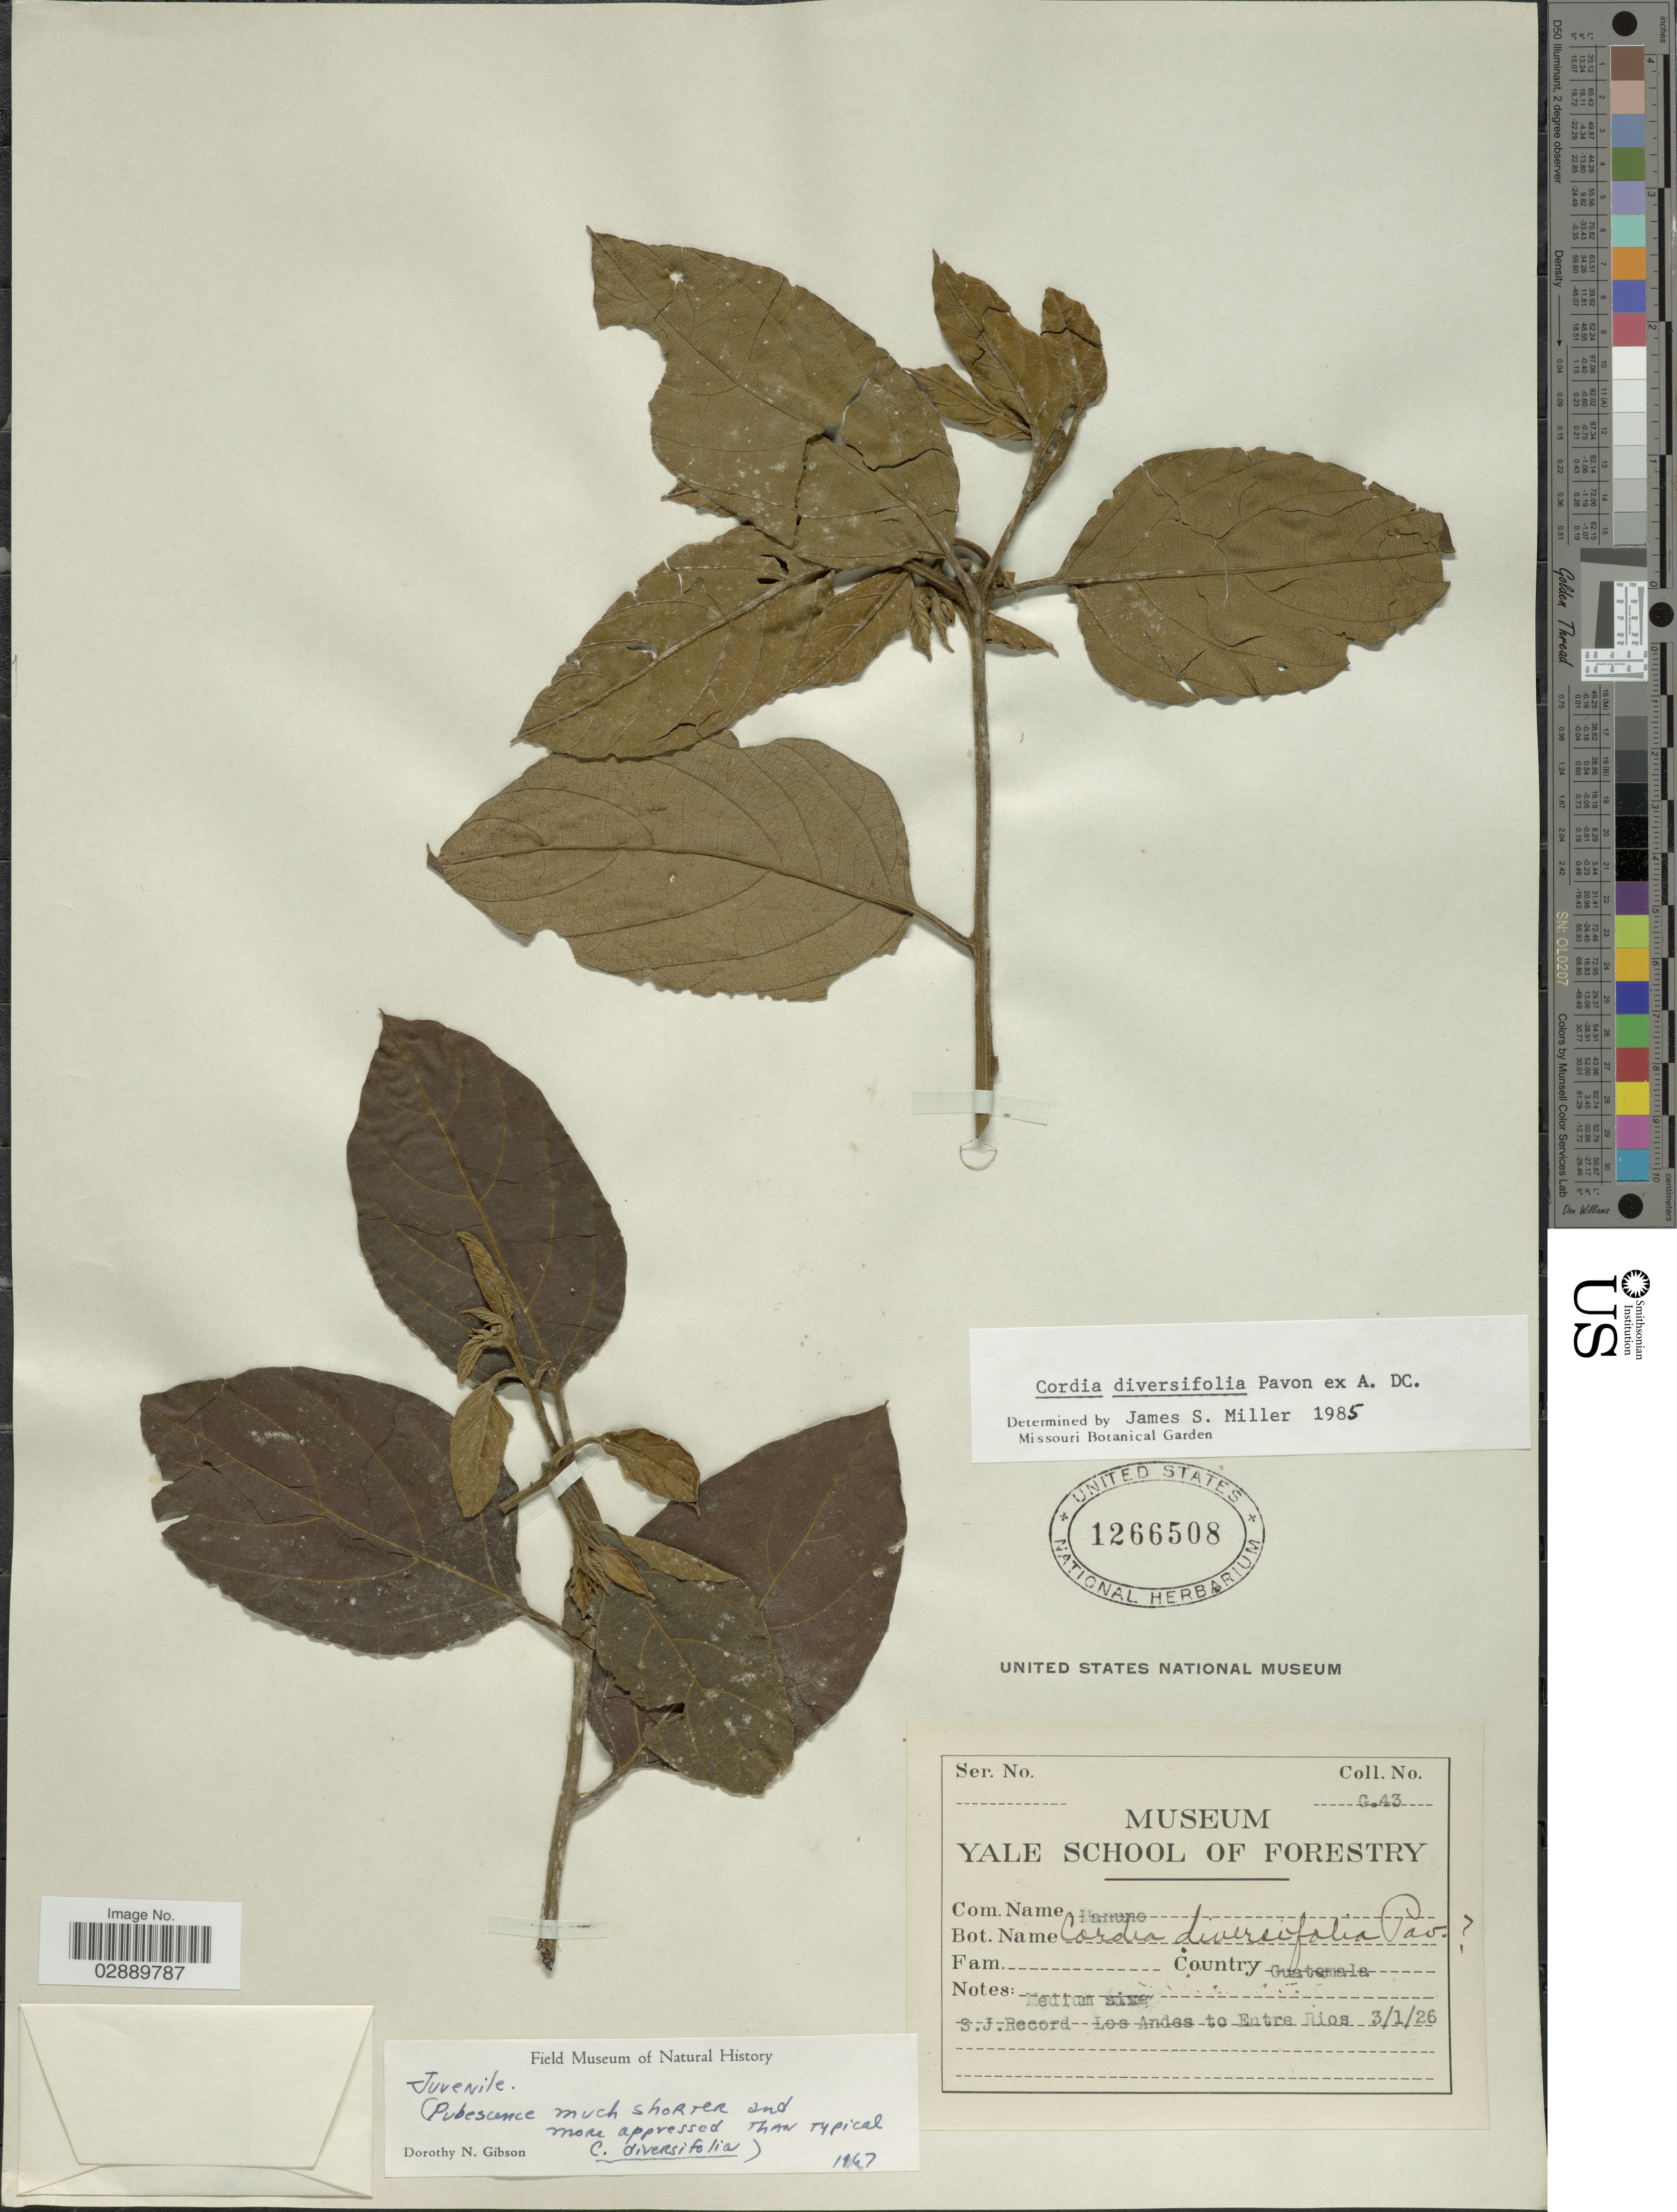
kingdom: Plantae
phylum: Tracheophyta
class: Magnoliopsida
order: Boraginales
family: Cordiaceae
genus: Cordia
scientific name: Cordia diversifolia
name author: Pav. ex DC.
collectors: S. J. Record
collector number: G.43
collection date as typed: Transcribed d/m/y: 3/1/26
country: Guatemala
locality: Los Andes to Entre Rios.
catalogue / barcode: US 1266508